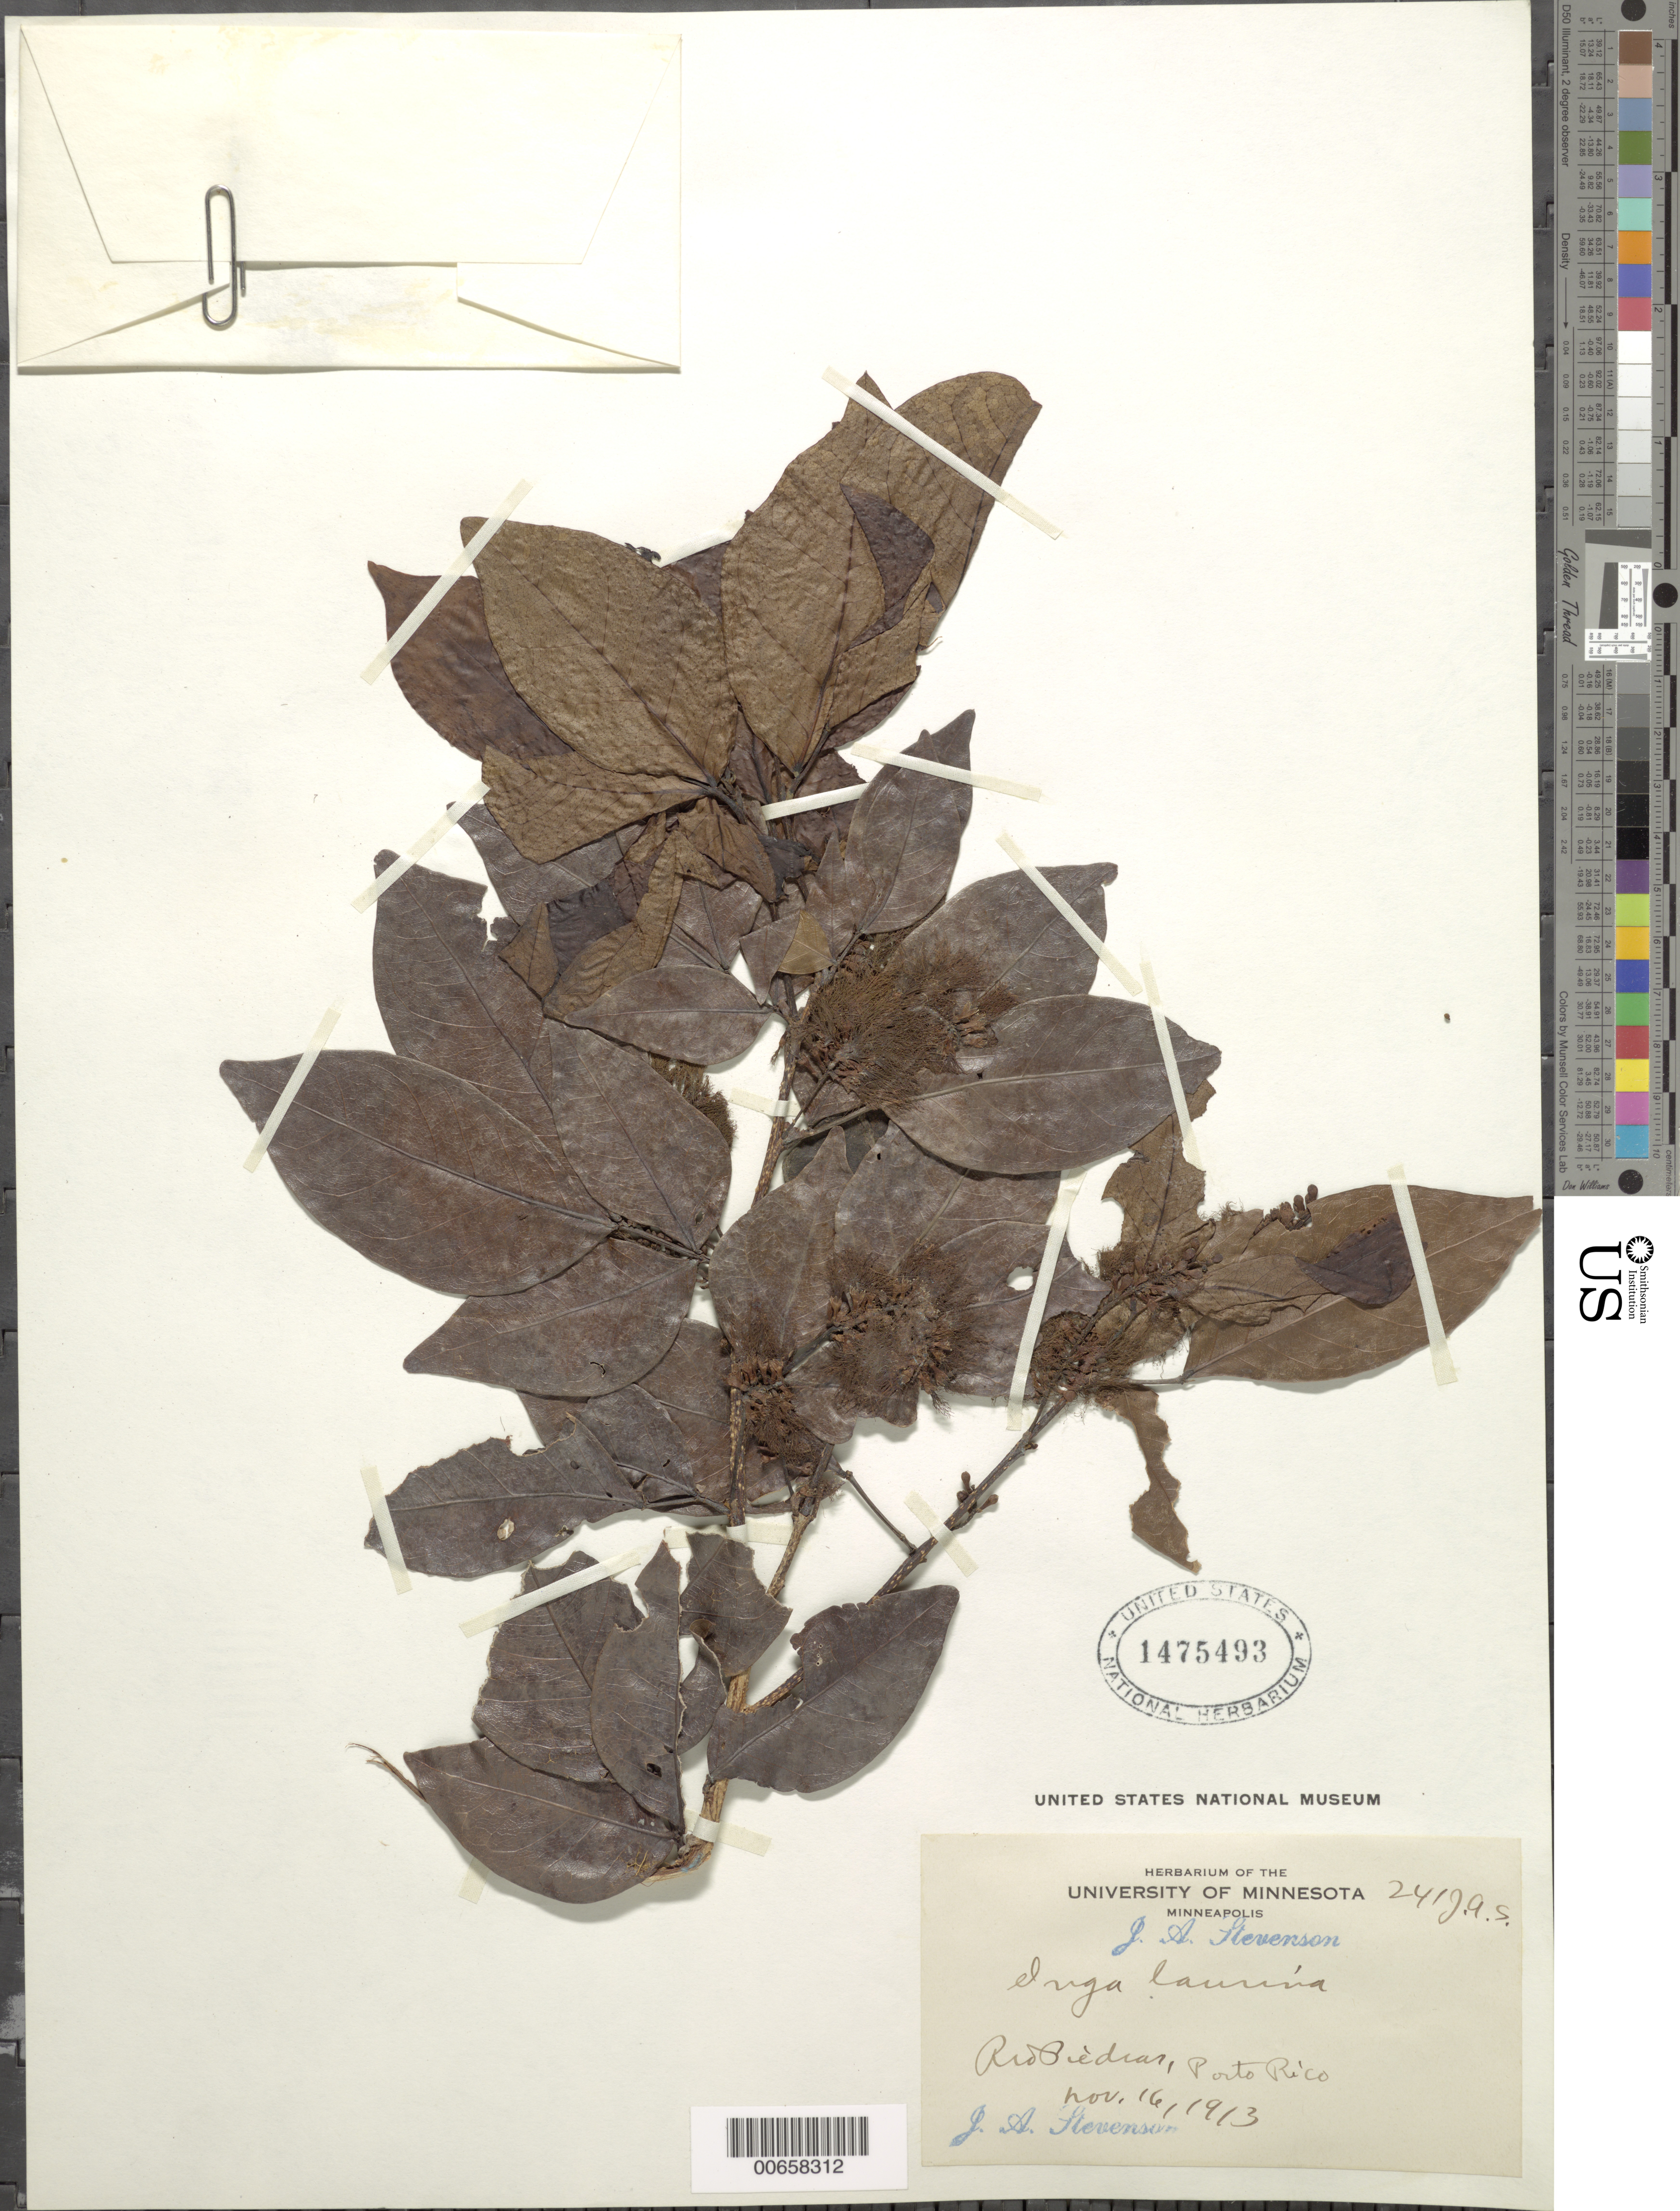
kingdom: Plantae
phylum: Tracheophyta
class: Magnoliopsida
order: Fabales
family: Fabaceae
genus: Inga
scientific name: Inga laurina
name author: (Sw.) Willd.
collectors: J. Stevenson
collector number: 241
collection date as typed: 16 Nov 1913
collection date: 1913-11-16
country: Puerto Rico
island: Greater Antilles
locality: Rio Piedras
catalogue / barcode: US 1475493